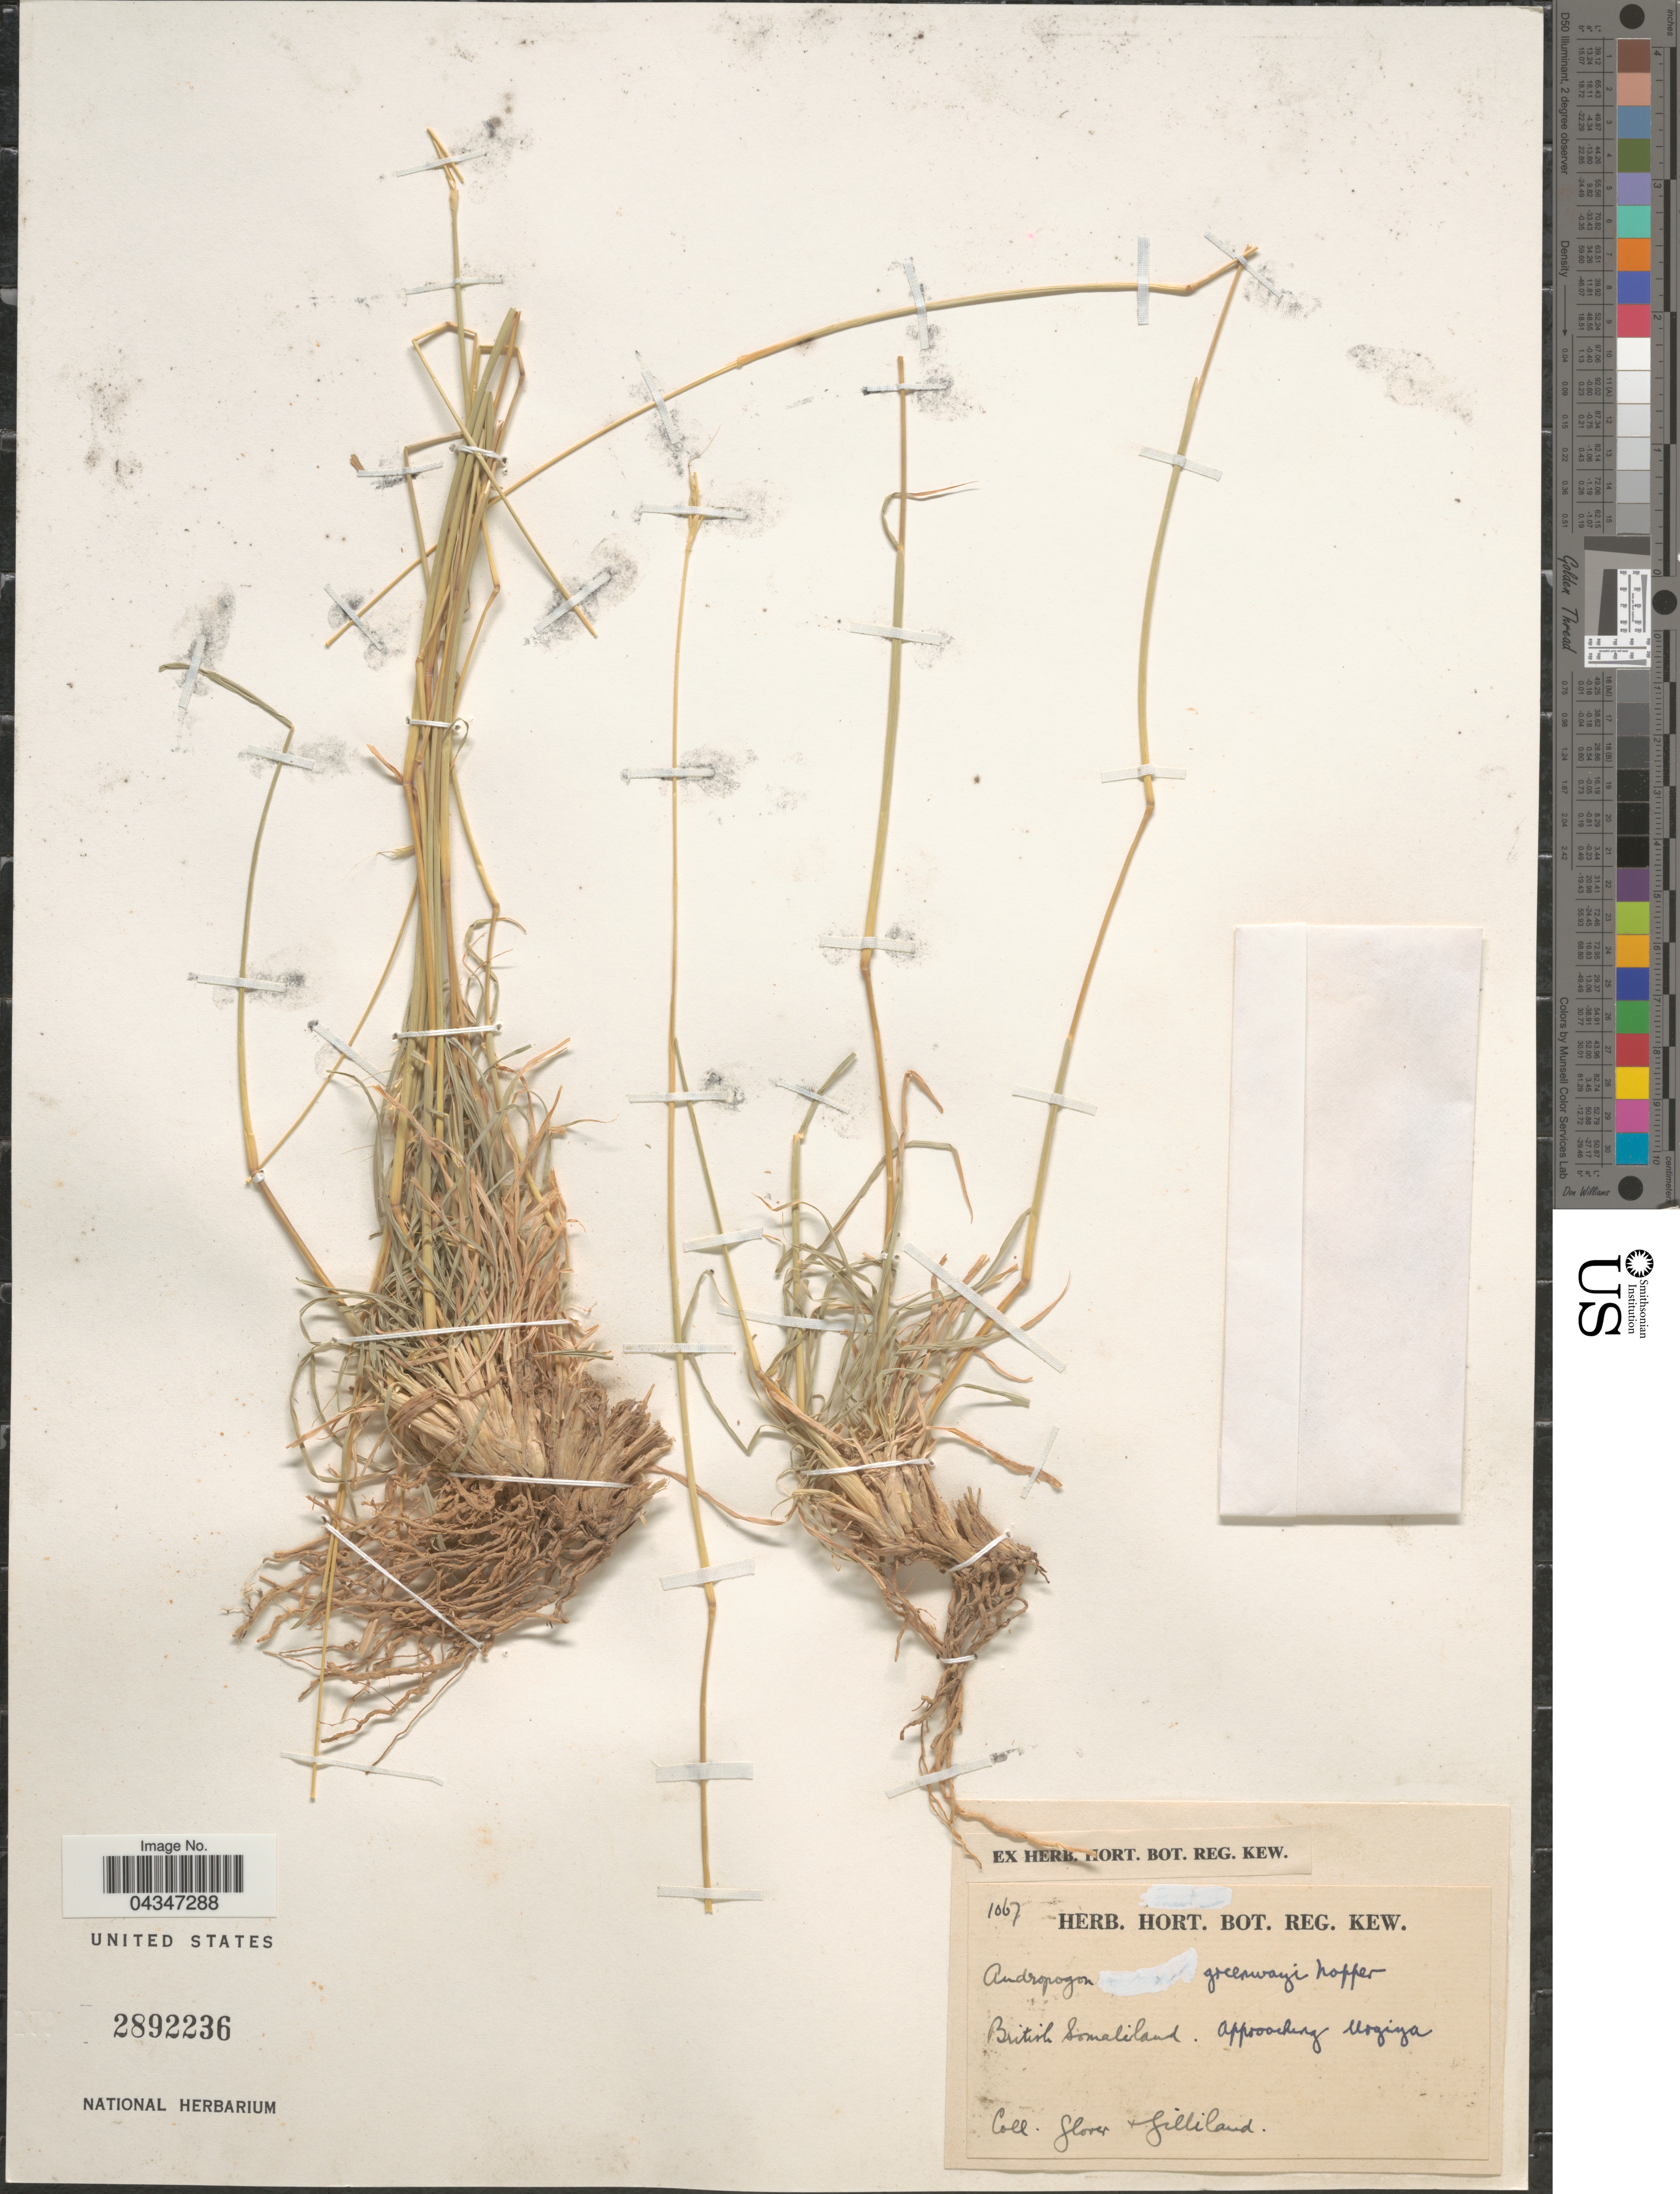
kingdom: Plantae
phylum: Tracheophyta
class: Liliopsida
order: Poales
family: Poaceae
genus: Andropogon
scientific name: Andropogon greenwayi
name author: Napper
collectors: G. Gilliland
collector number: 1067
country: Somalia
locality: British Somaliland. Approaching Urgiya.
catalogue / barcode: US 2892236